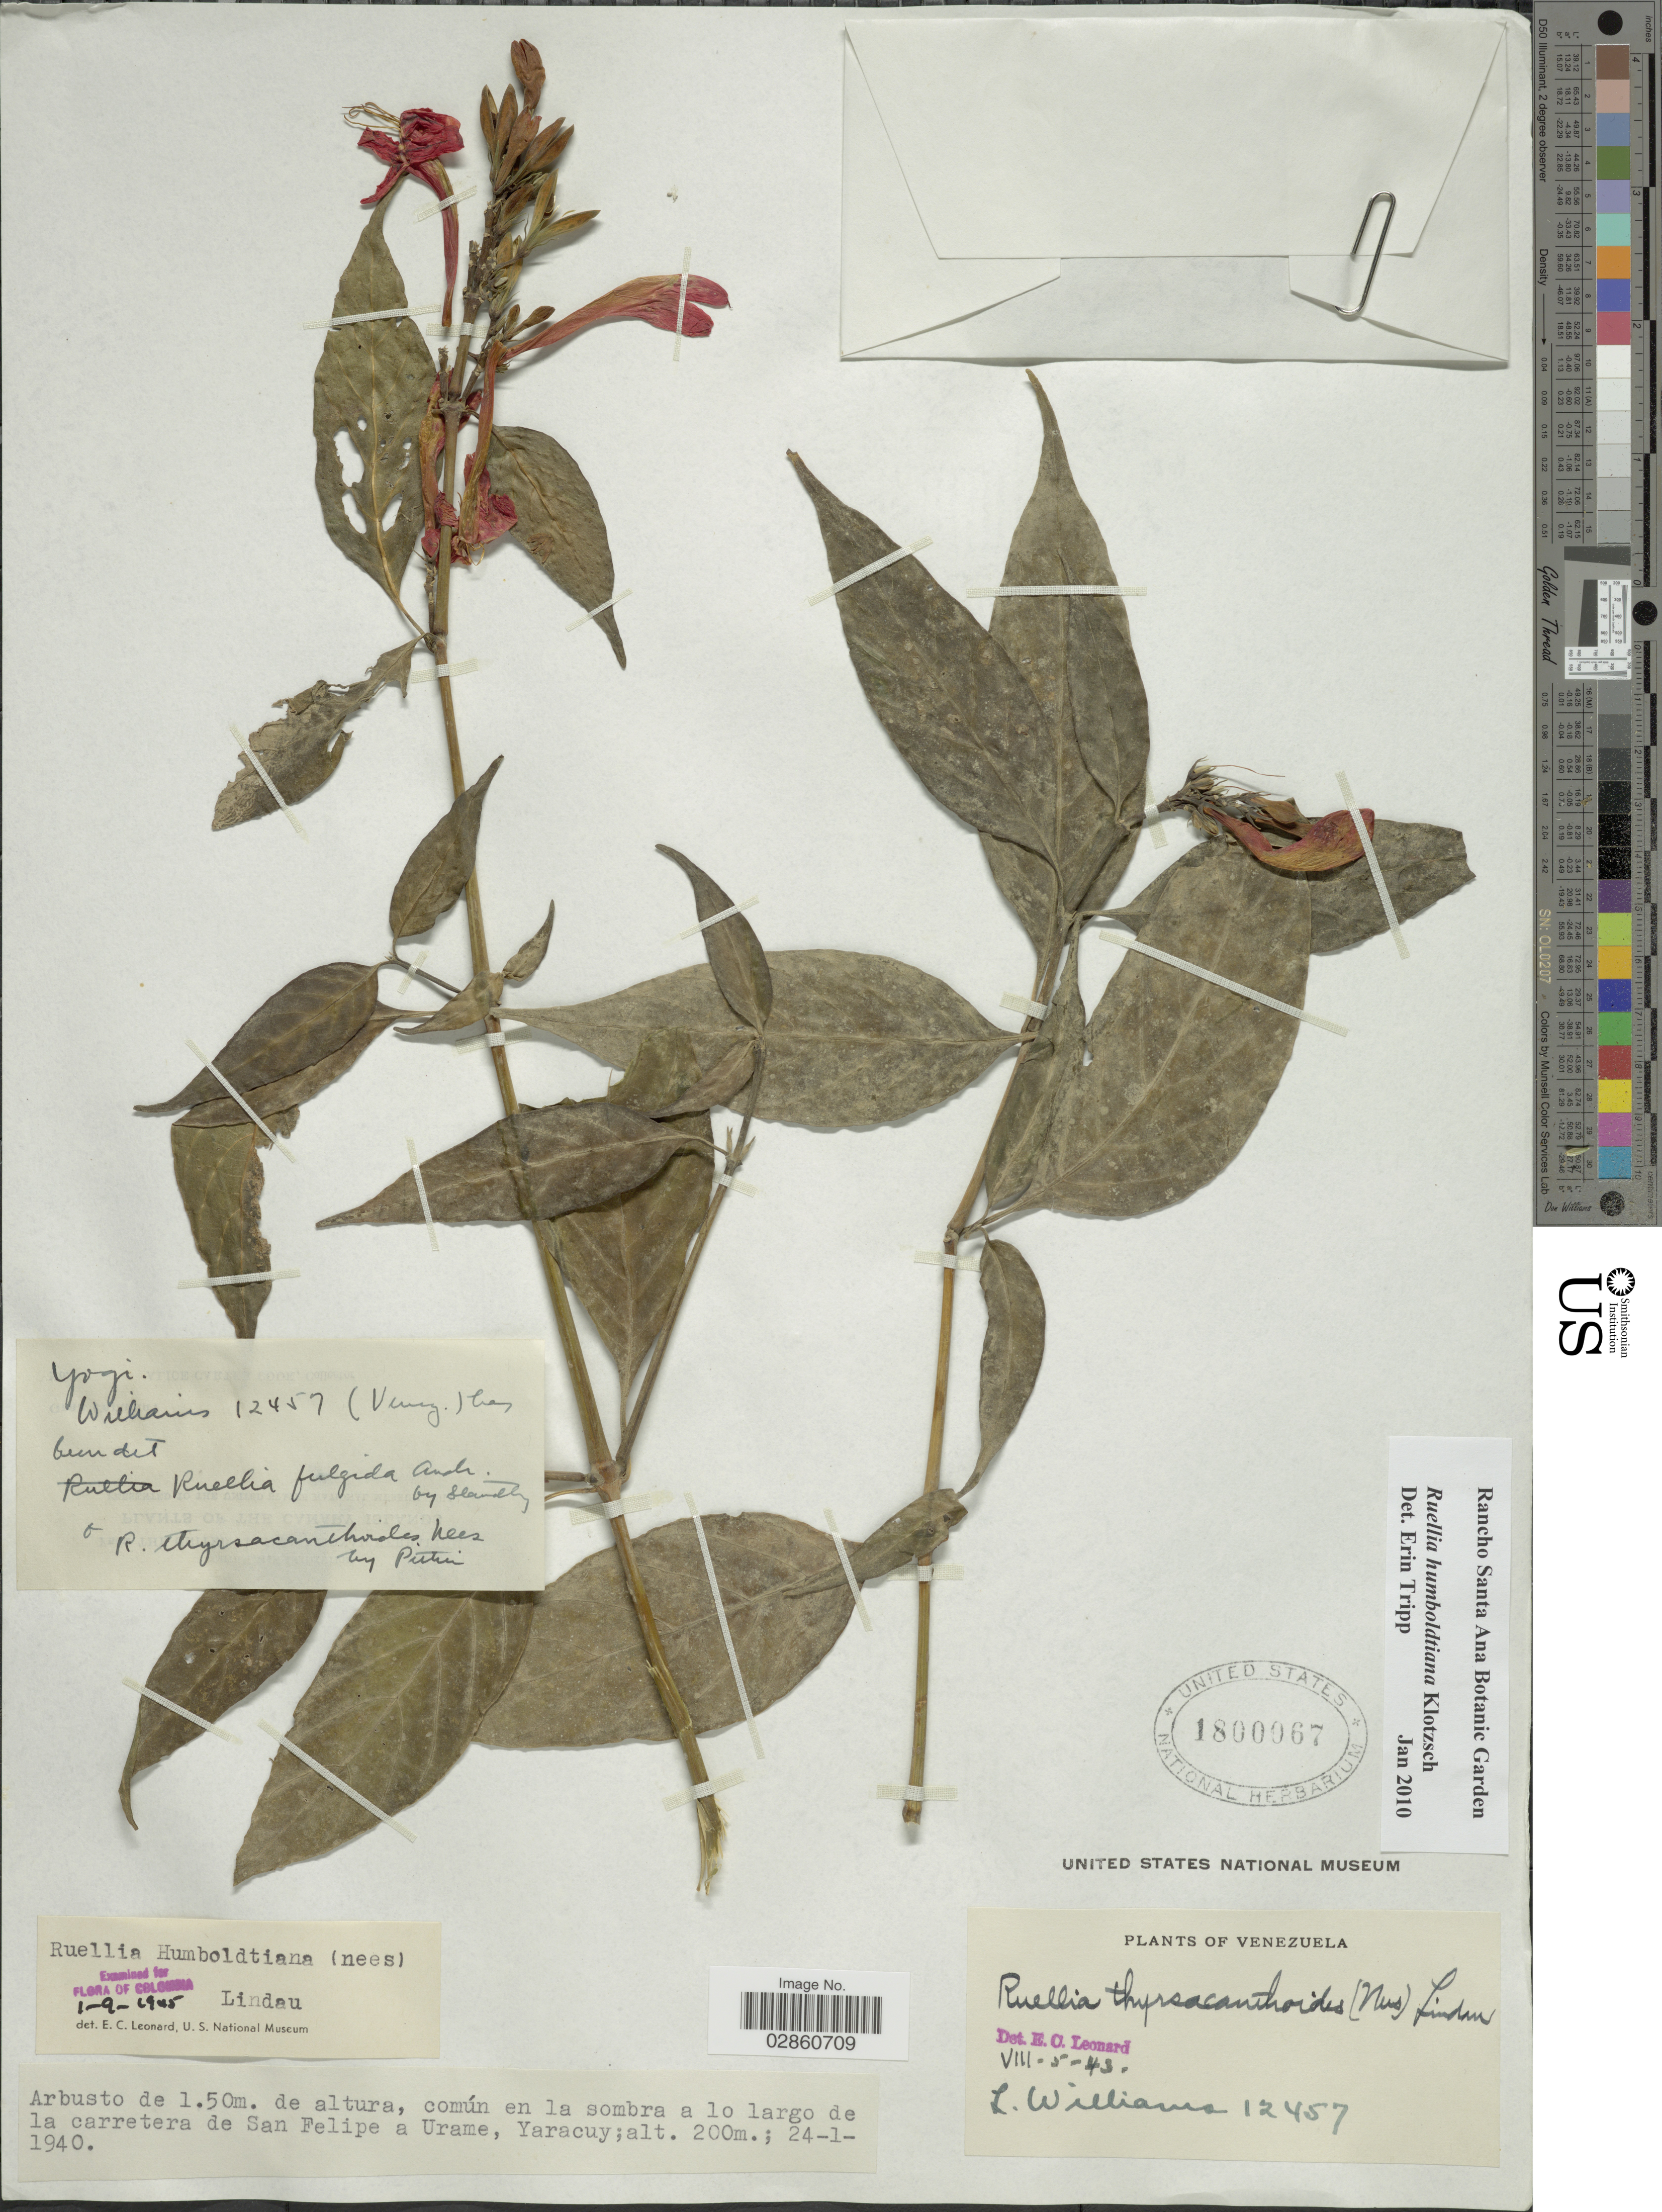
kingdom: Plantae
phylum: Tracheophyta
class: Magnoliopsida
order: Lamiales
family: Acanthaceae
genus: Ruellia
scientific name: Ruellia humboldtiana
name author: (Nees) Lindau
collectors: L. Williams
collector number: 12457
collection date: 1940-01-24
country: Venezuela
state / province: Yaracuy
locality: Común en la sombra a lo largo de la carretera de San Felipe a Urame.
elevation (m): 200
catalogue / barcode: US 1800067